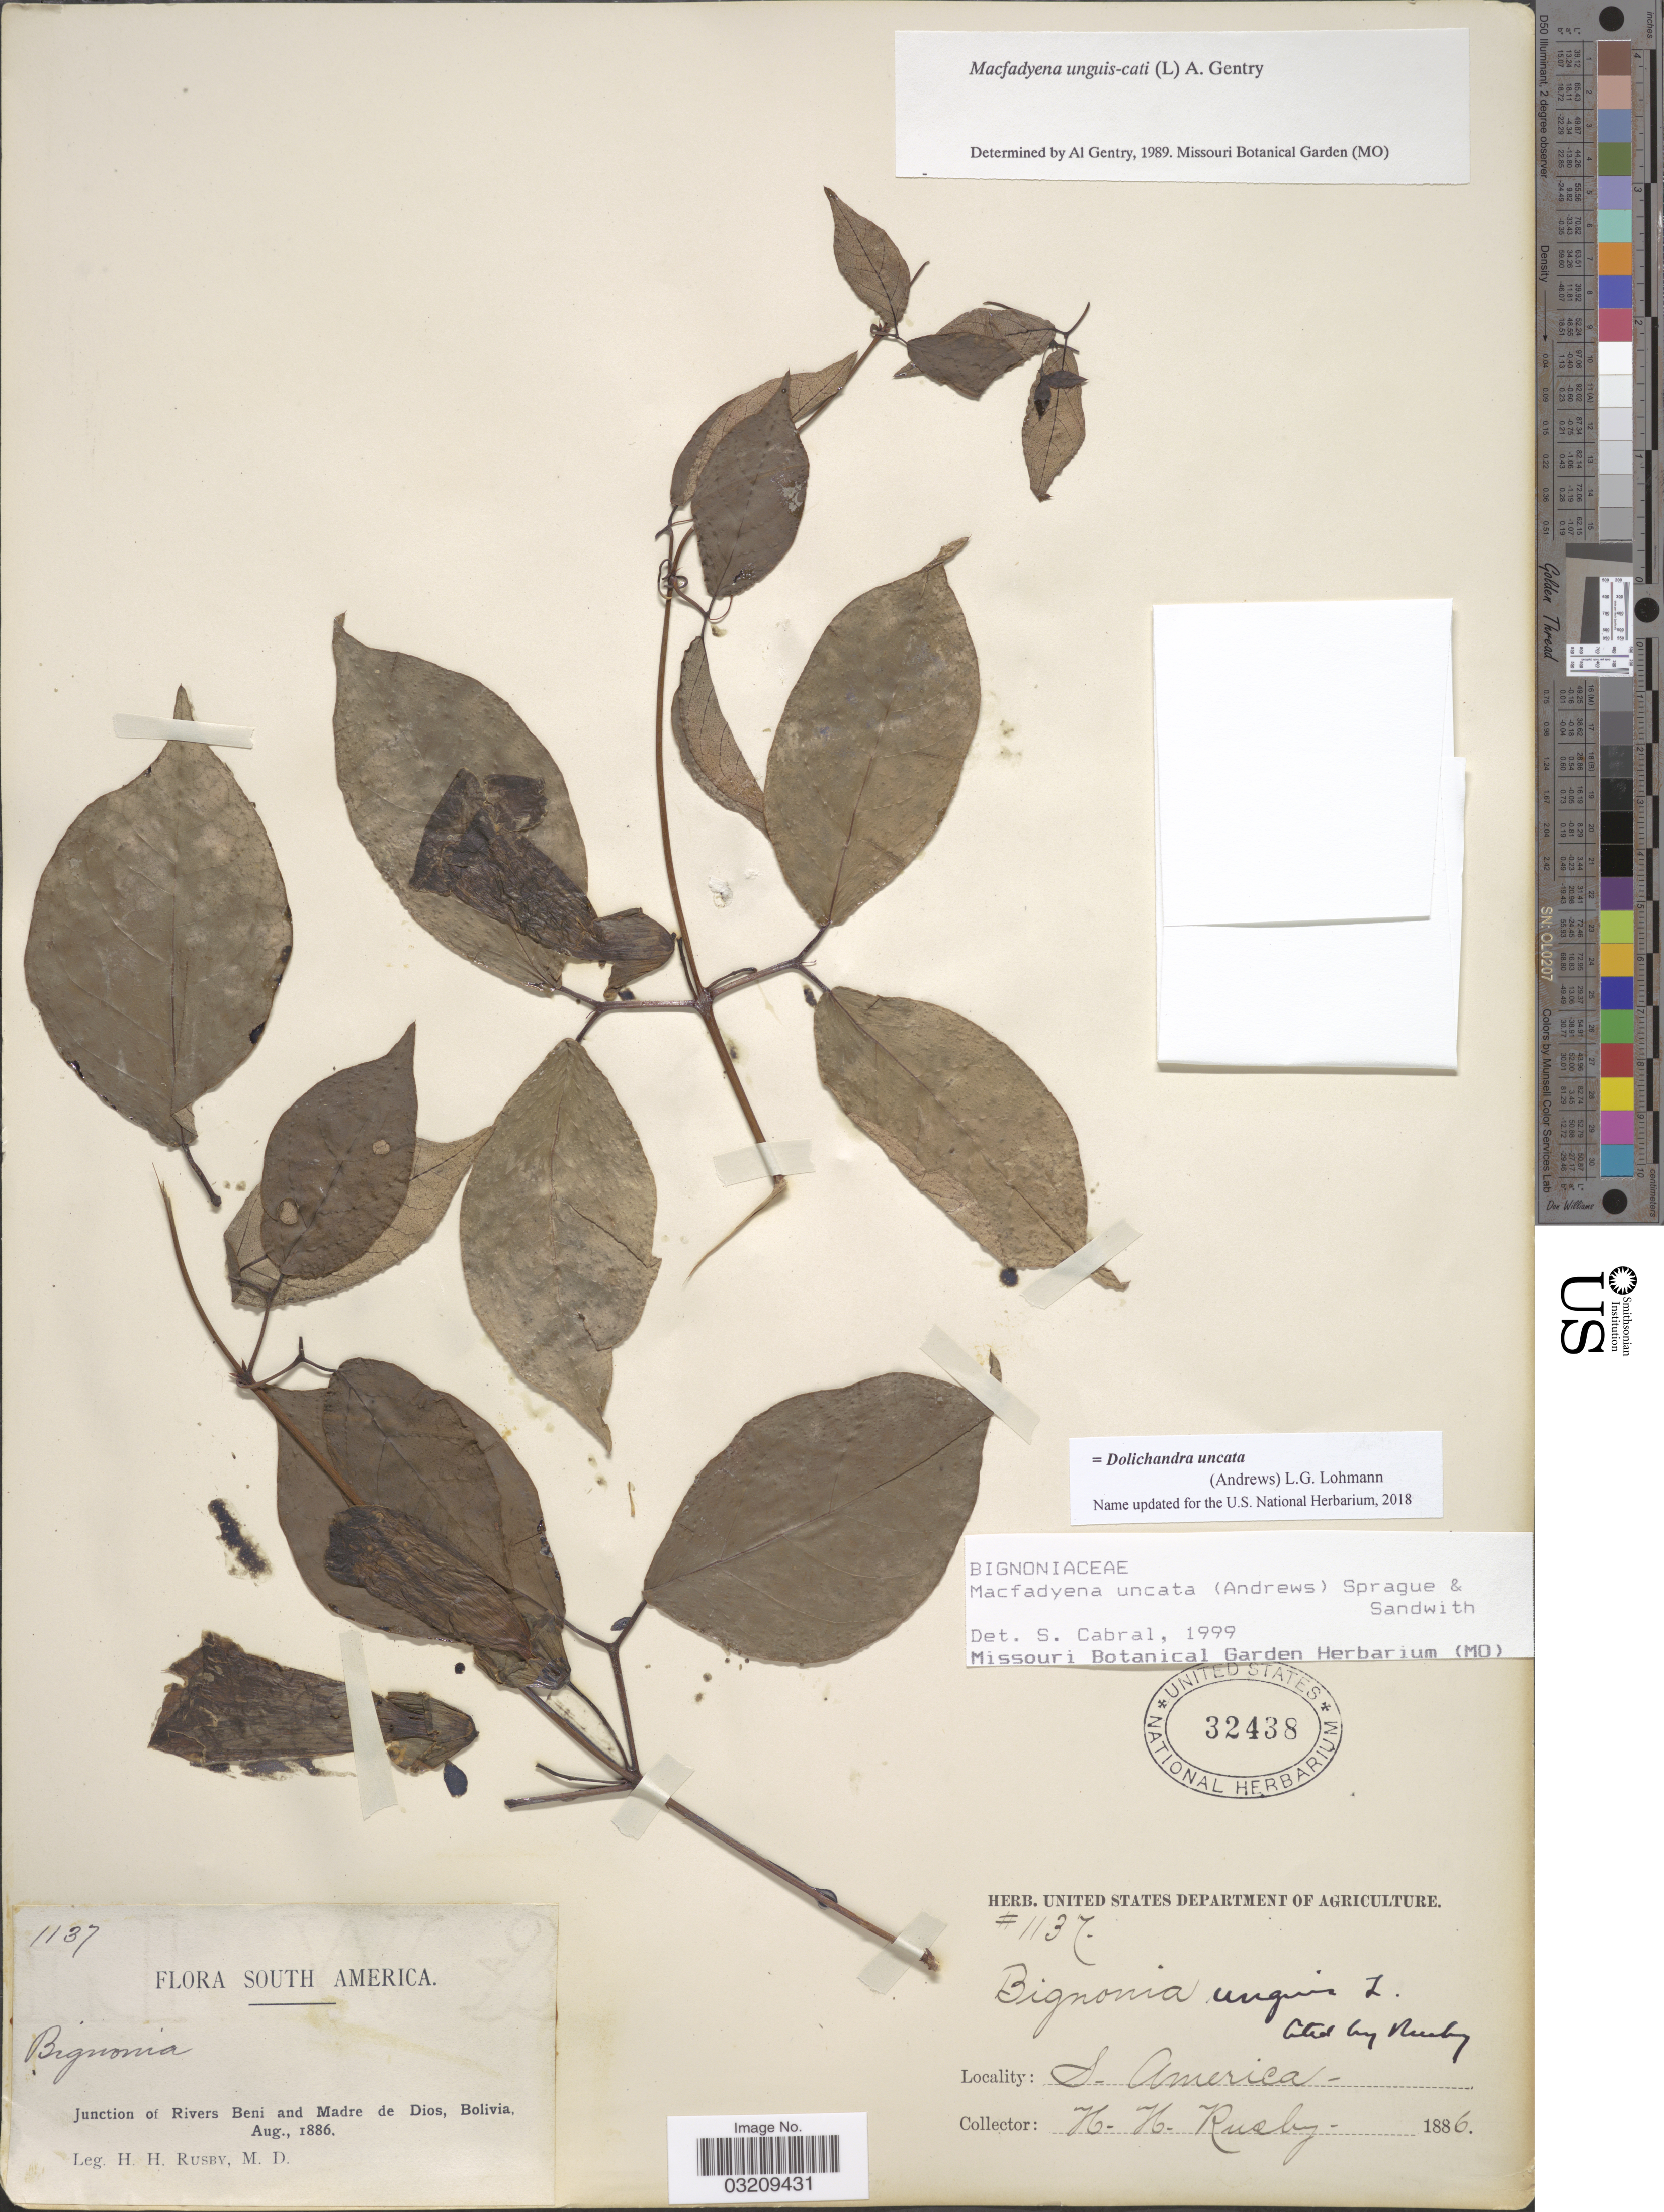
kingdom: Plantae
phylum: Tracheophyta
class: Magnoliopsida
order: Lamiales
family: Bignoniaceae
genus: Dolichandra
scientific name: Dolichandra uncata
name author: (Andrews) L.G. Lohmann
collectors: H. H. Rusby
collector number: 1137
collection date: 1886-08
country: Bolivia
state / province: Beni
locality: Junction of Rivers Beni and Madre de Dios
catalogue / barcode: US 32438